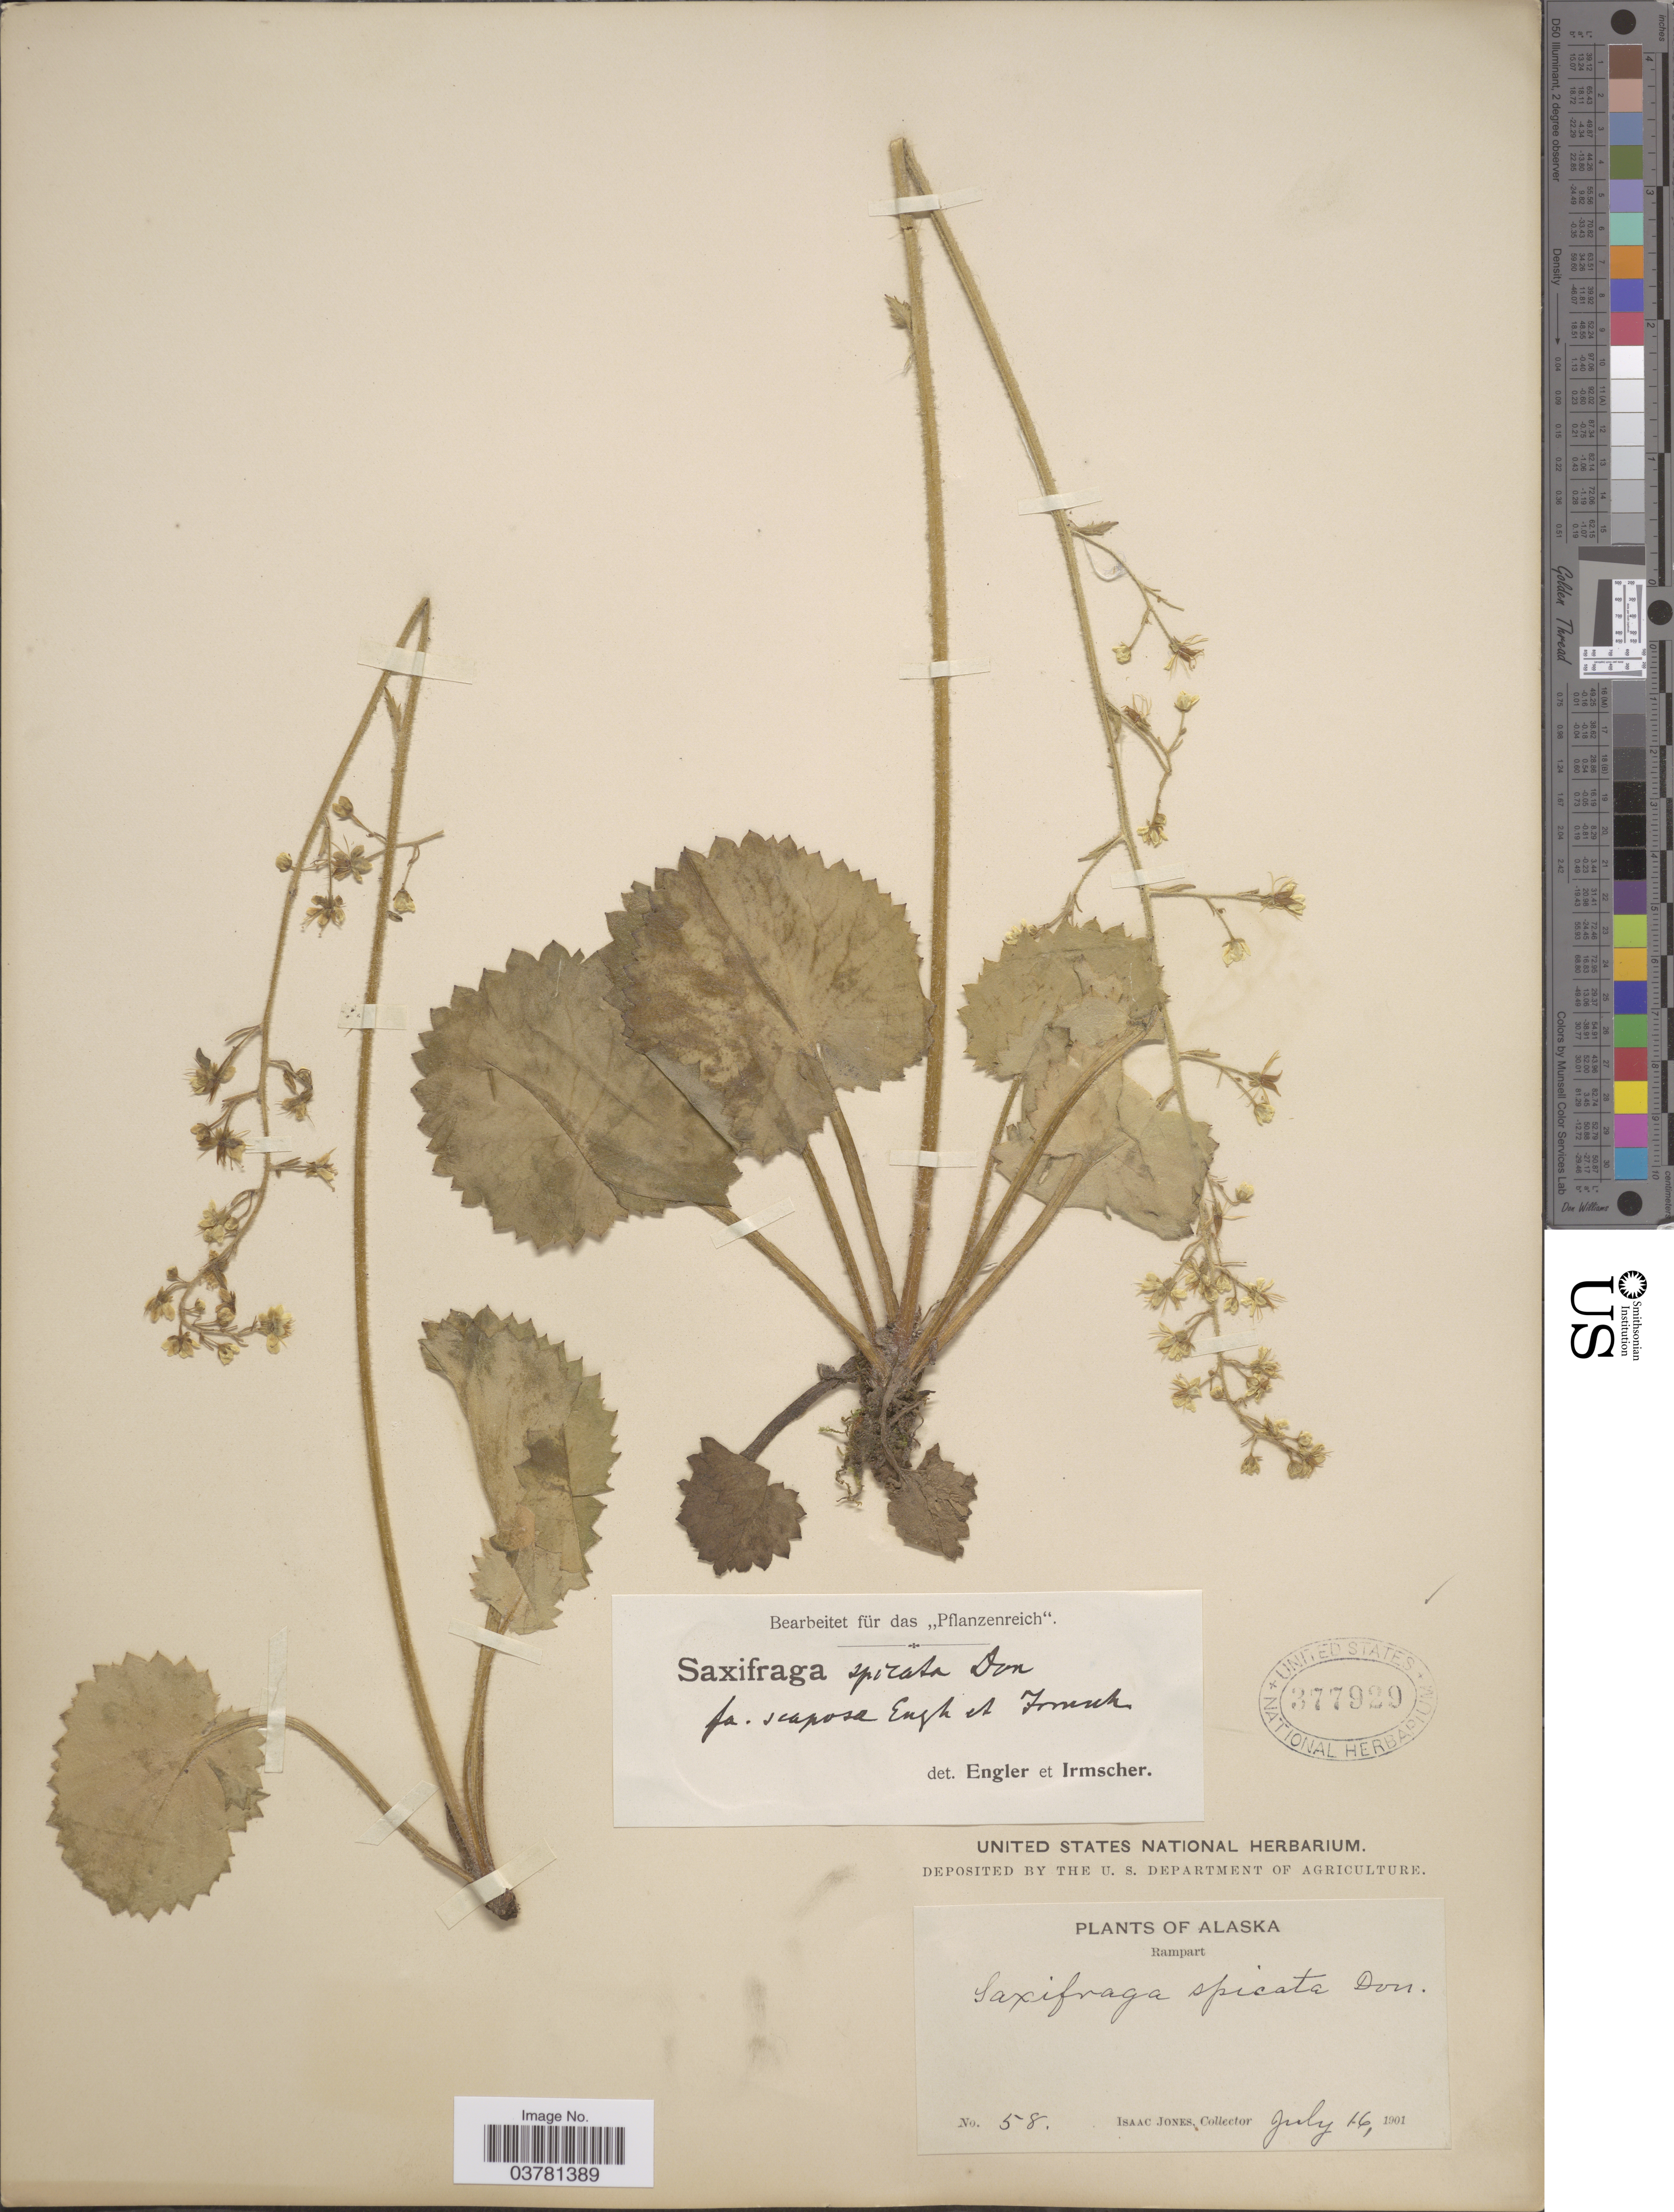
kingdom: Plantae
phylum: Tracheophyta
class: Magnoliopsida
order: Saxifragales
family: Saxifragaceae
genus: Micranthes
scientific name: Micranthes spicata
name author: (D. Don) Small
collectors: I. Jones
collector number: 58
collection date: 1901-07-16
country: United States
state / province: Alaska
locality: Rampart.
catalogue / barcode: US 377929